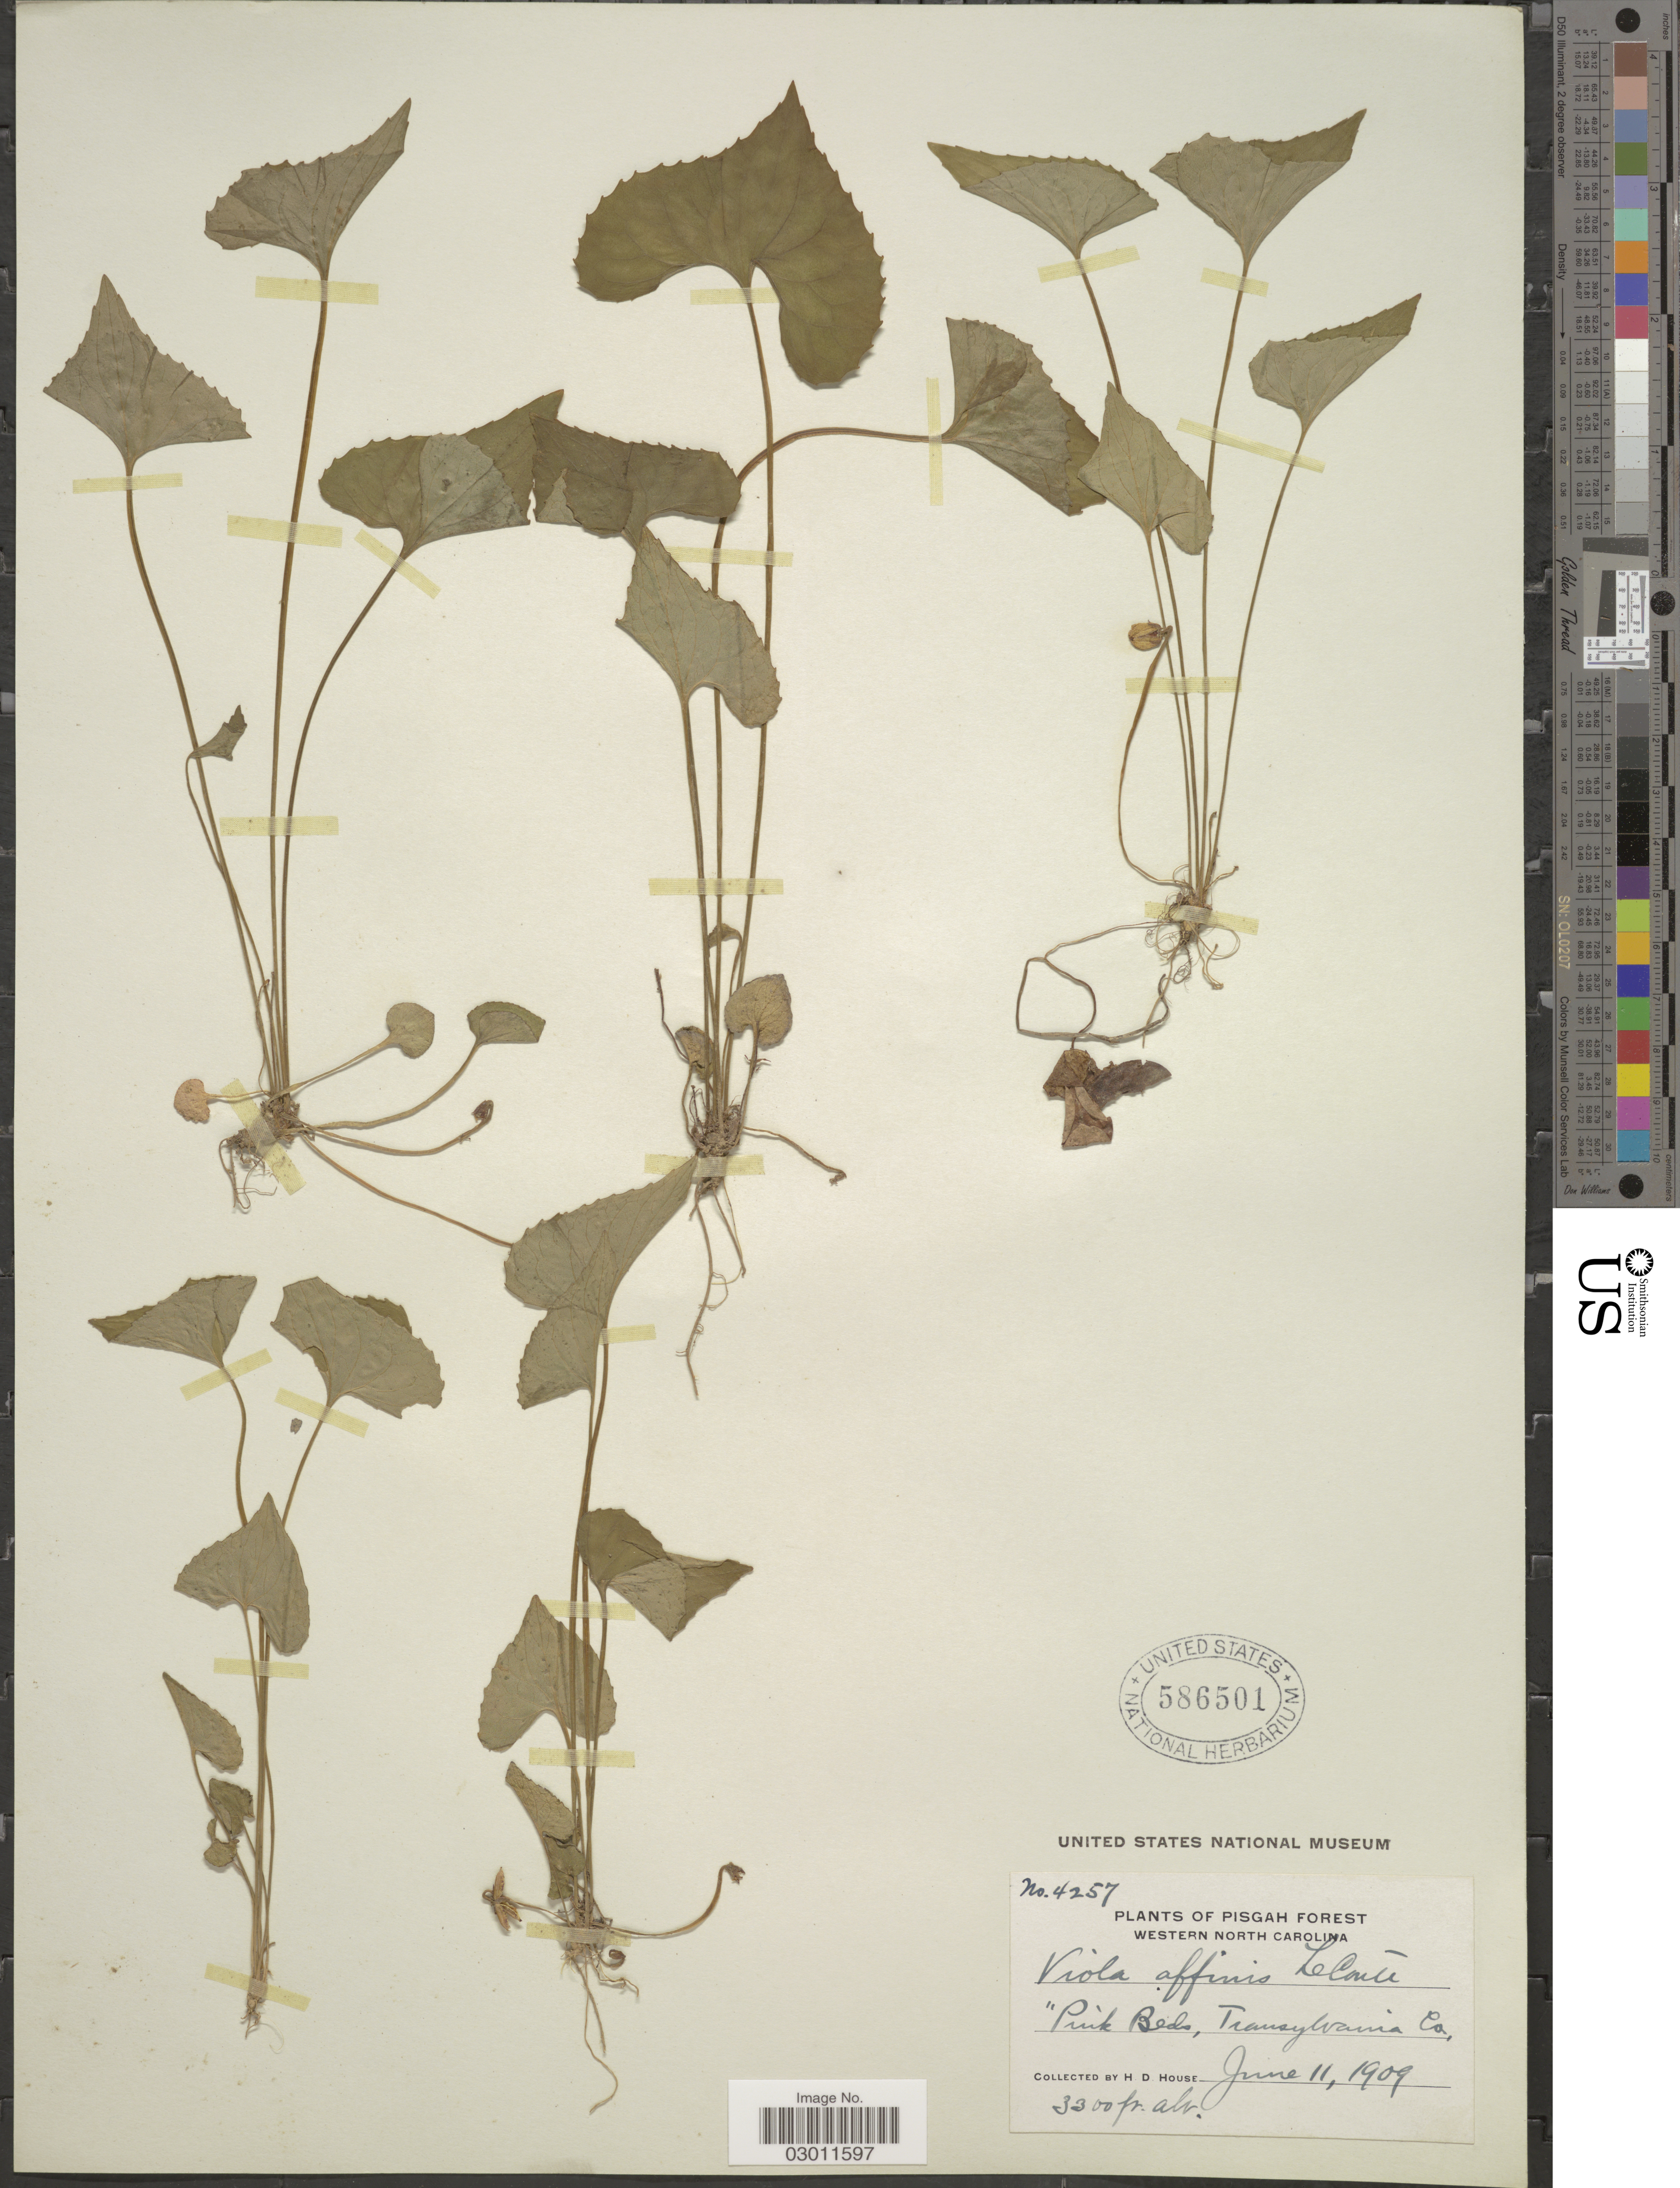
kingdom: Plantae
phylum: Tracheophyta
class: Magnoliopsida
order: Malpighiales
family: Violaceae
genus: Viola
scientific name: Viola affinis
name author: LeConte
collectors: H. D. House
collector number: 4257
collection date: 1909-06-11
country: United States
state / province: North Carolina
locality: Pisgah Forest, Western North Carolina, "Pink Beds", Transylvania Co.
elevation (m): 1006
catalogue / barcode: US 586501